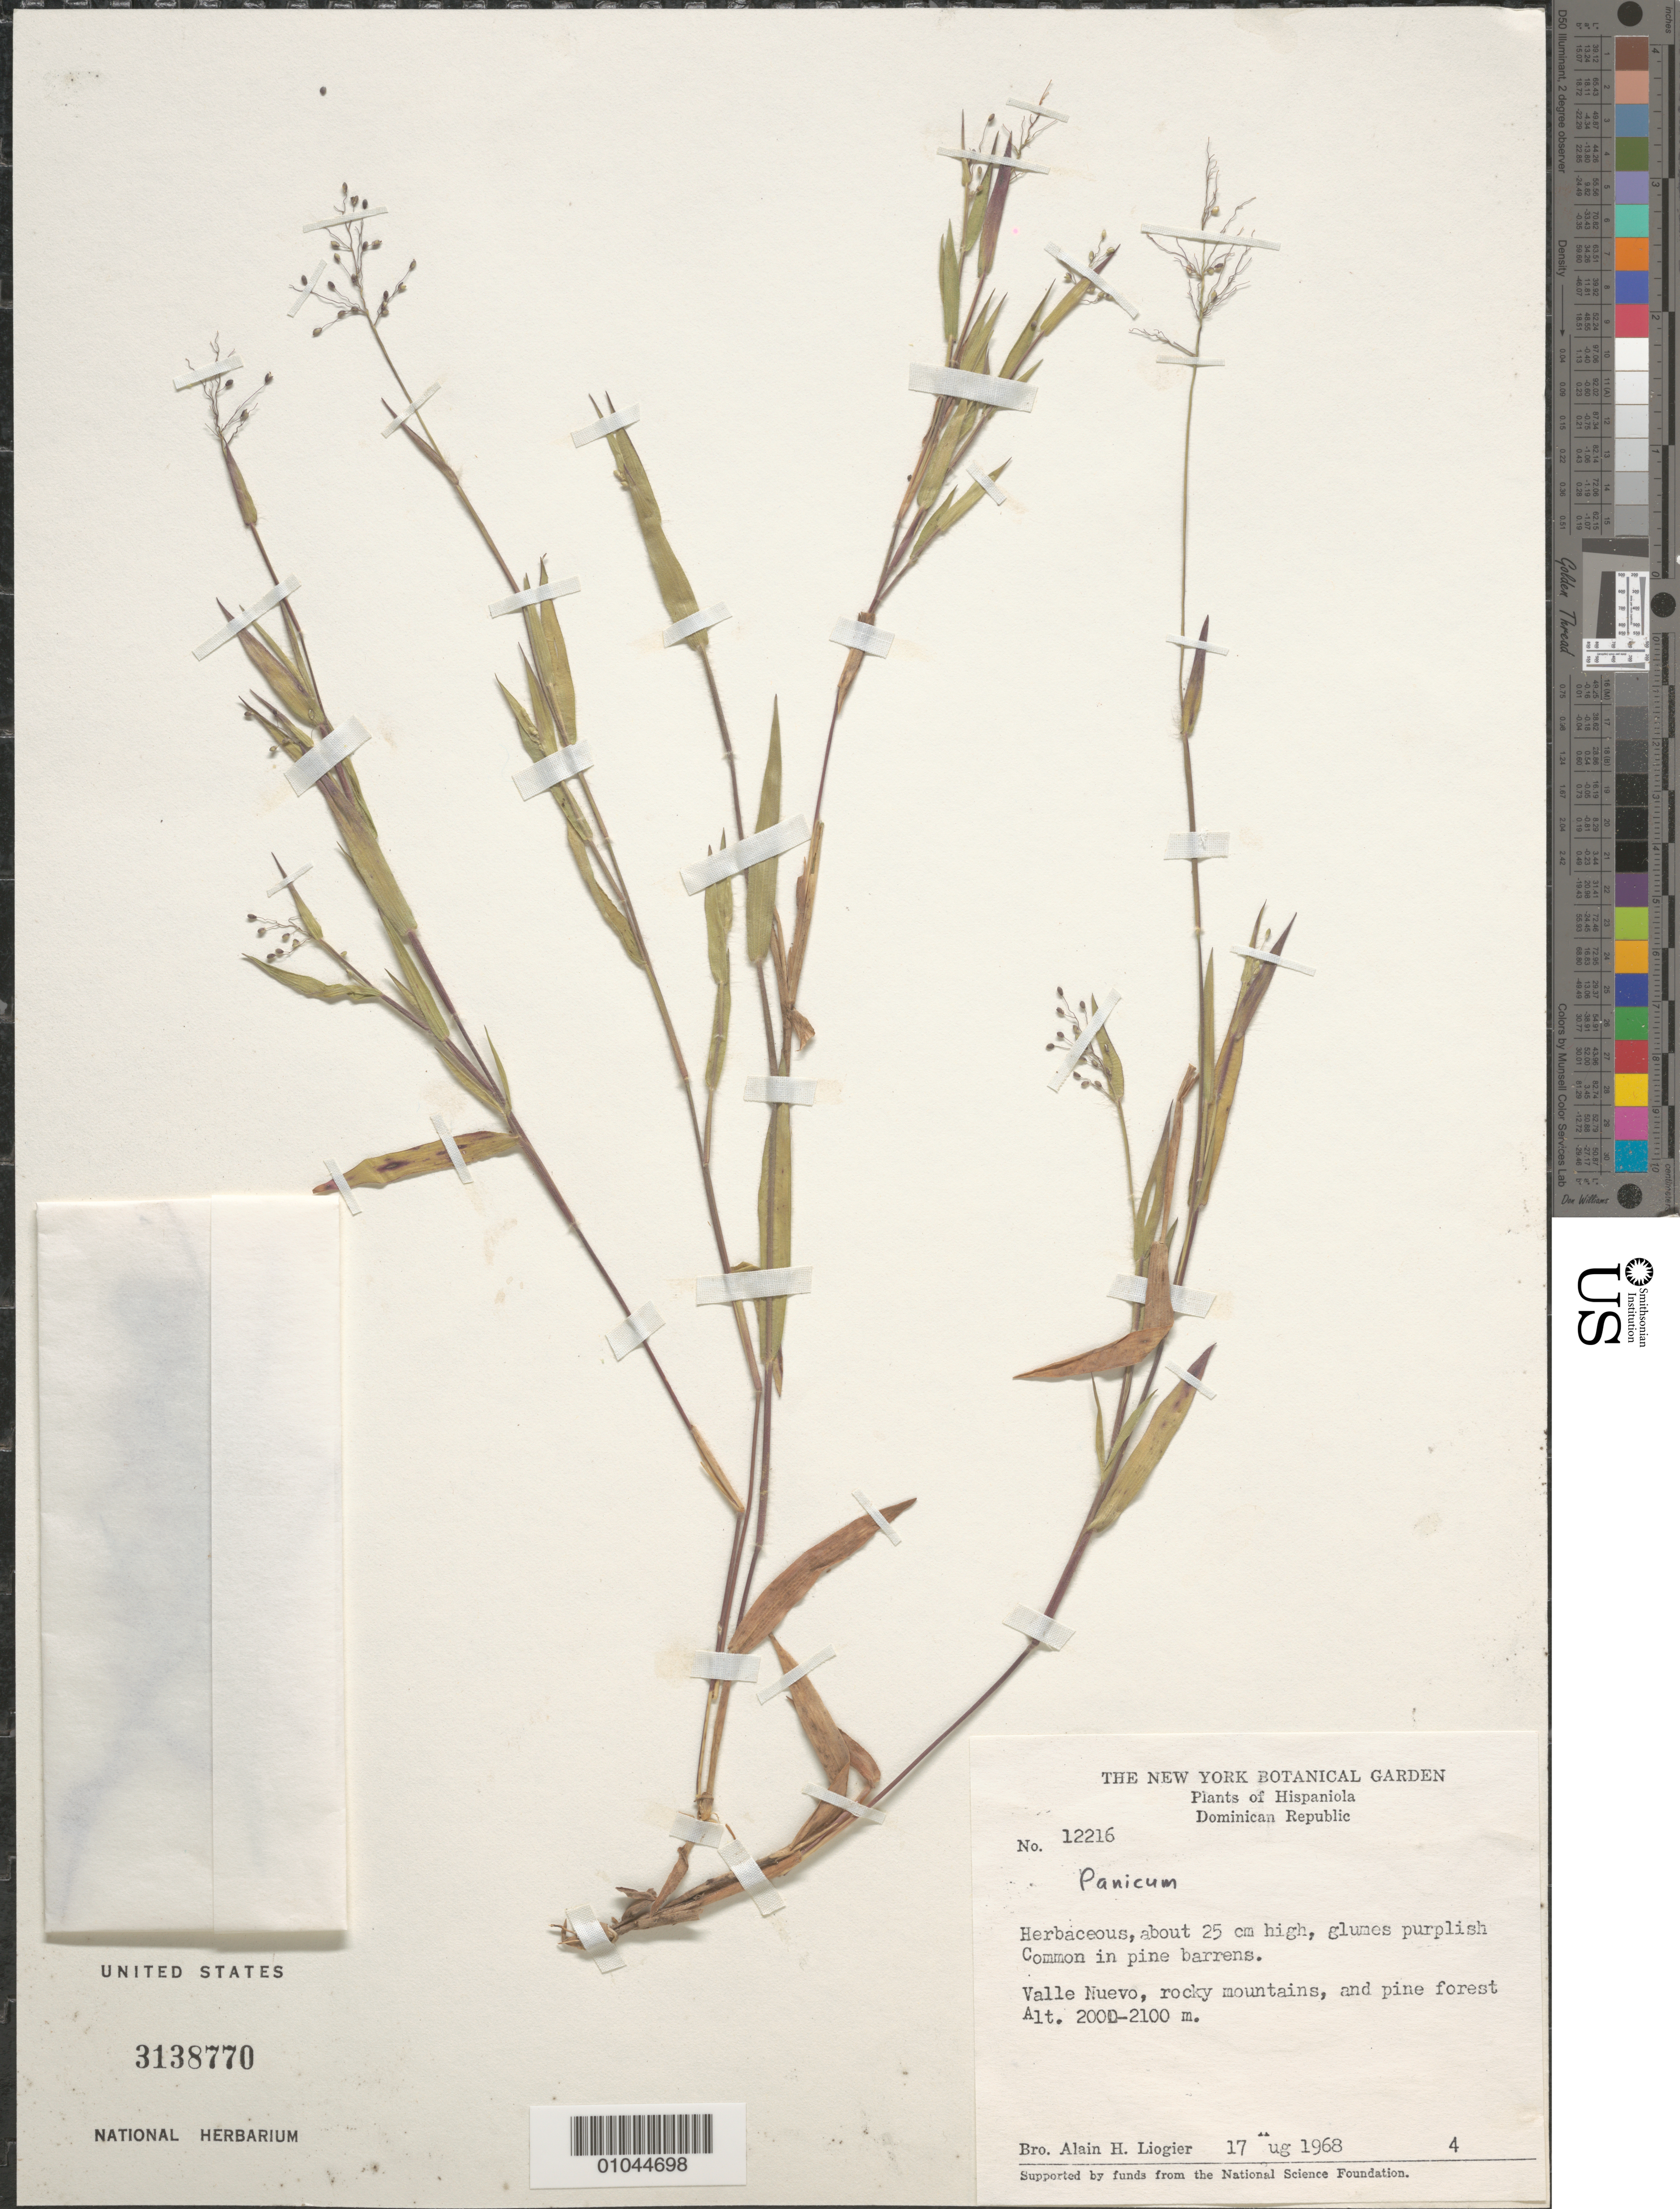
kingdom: Plantae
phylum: Tracheophyta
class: Liliopsida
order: Poales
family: Poaceae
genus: Panicum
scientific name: Panicum sp.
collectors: A. H. Liogier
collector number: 12216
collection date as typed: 17 Aug 1968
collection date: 1968-08-17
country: Dominican Republic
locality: Valle Nuevo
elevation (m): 2000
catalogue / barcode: US 3138770